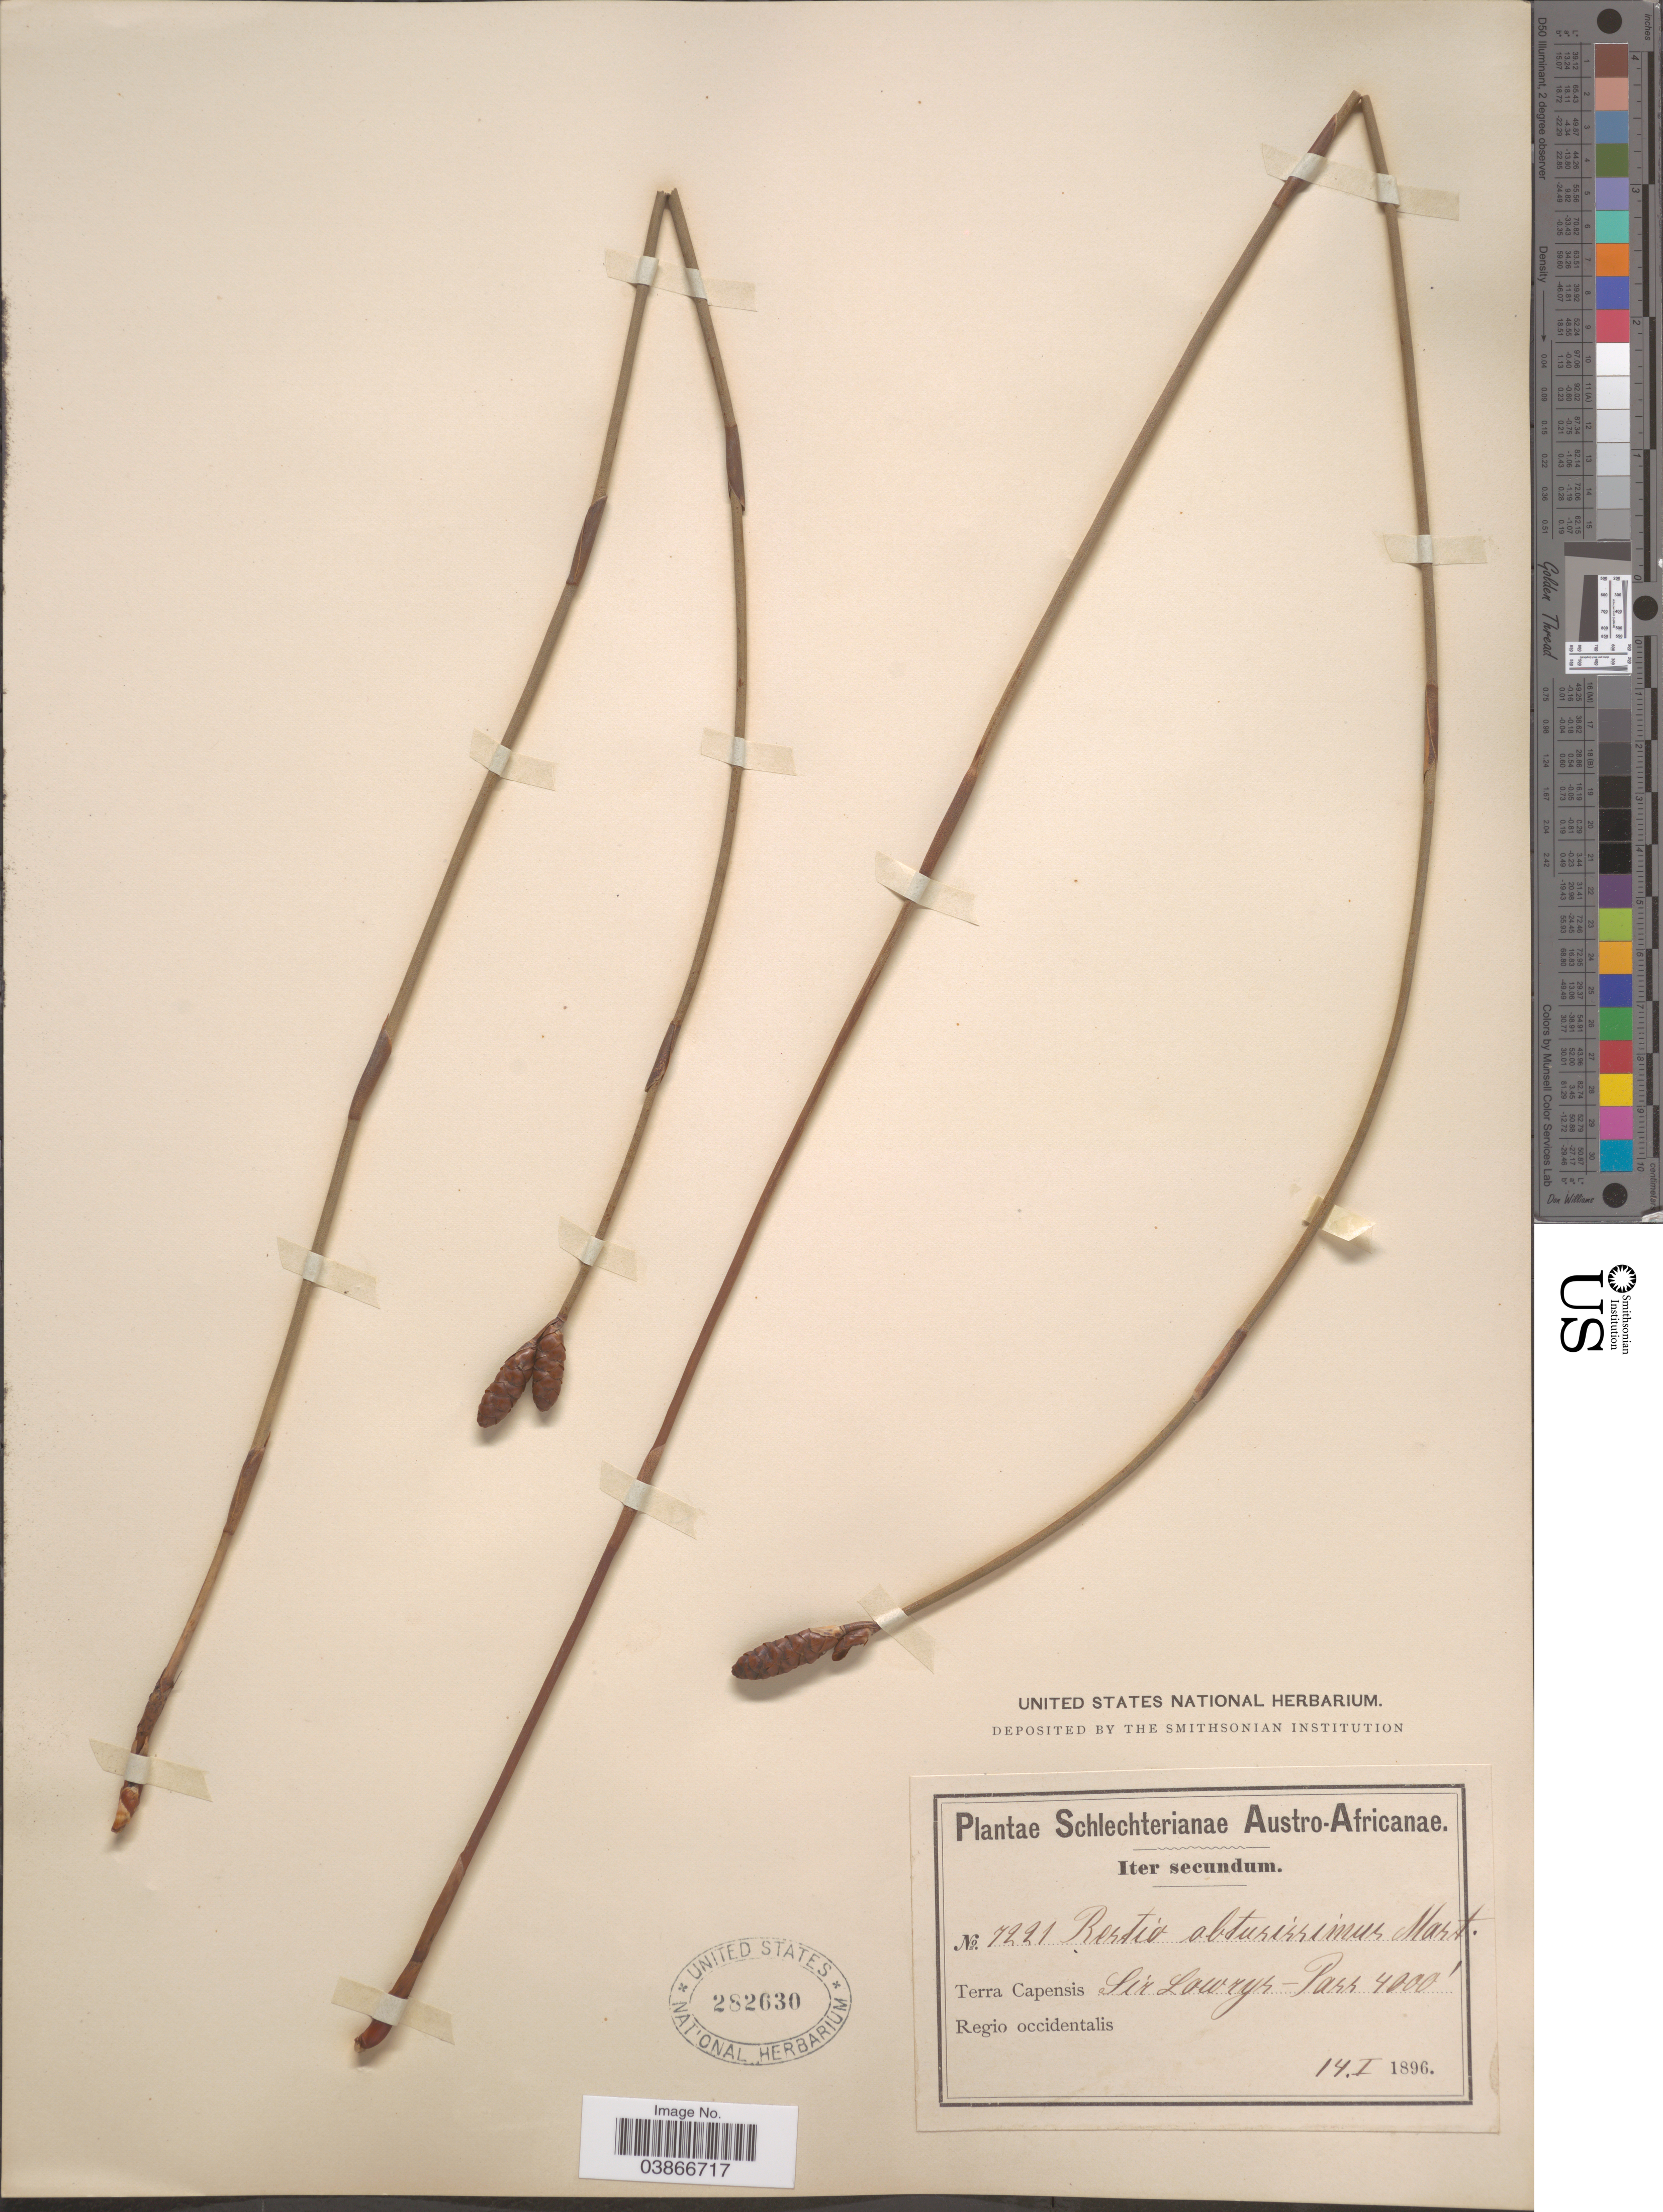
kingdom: Plantae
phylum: Tracheophyta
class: Liliopsida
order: Poales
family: Restionaceae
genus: Restio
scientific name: Restio obtussissimus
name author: Steud.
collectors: Schlechter, --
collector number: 7221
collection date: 1896-01-14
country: South Africa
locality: Austro-Africanæ. Terra Capensis Sir Lowrys - Pass. Regio occidentalis.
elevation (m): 1219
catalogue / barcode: US 282630